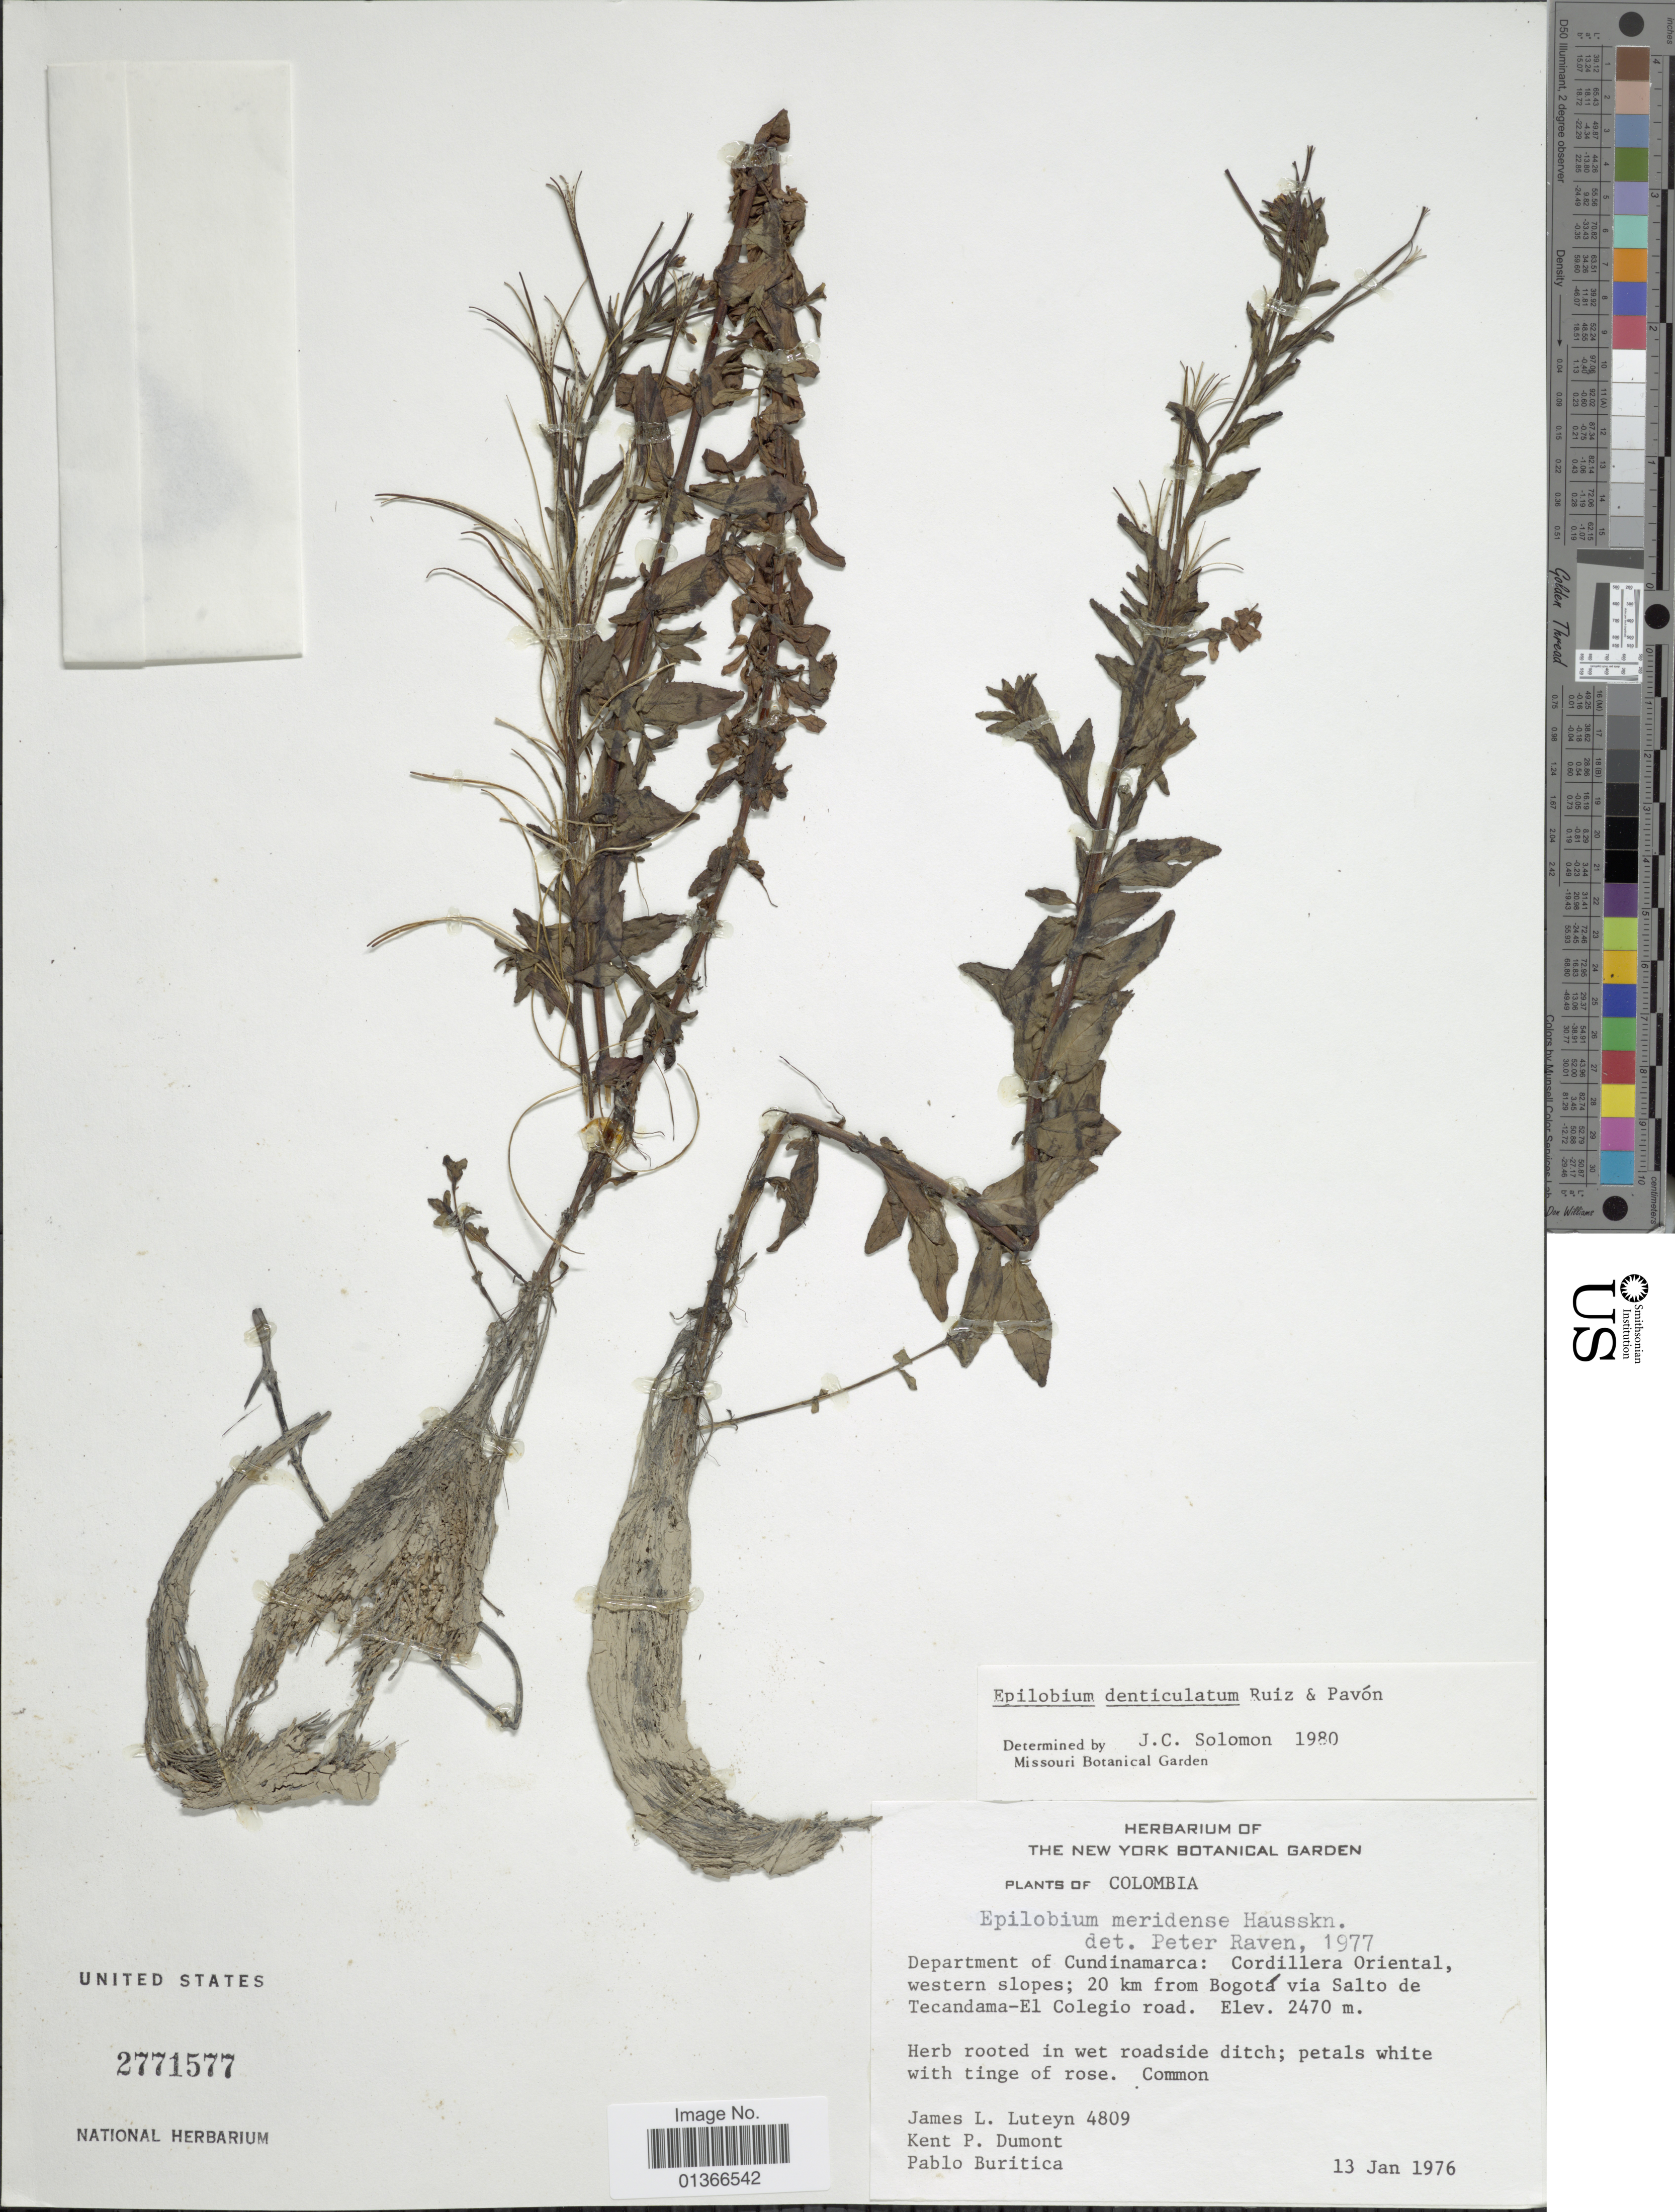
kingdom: Plantae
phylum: Tracheophyta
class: Magnoliopsida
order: Myrtales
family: Onagraceae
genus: Epilobium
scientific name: Epilobium denticulatum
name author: Ruiz & Pav.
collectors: J. L. Luteyn, K. P. Dumont & P. Buritica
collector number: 4809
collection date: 1976-01-13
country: Colombia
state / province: Cundinamarca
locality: Cordillera Oriental, western slopes; 20 km from Bogotá via Salto de Tecandama-El Colegio road.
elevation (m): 2470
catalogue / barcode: US 2771577